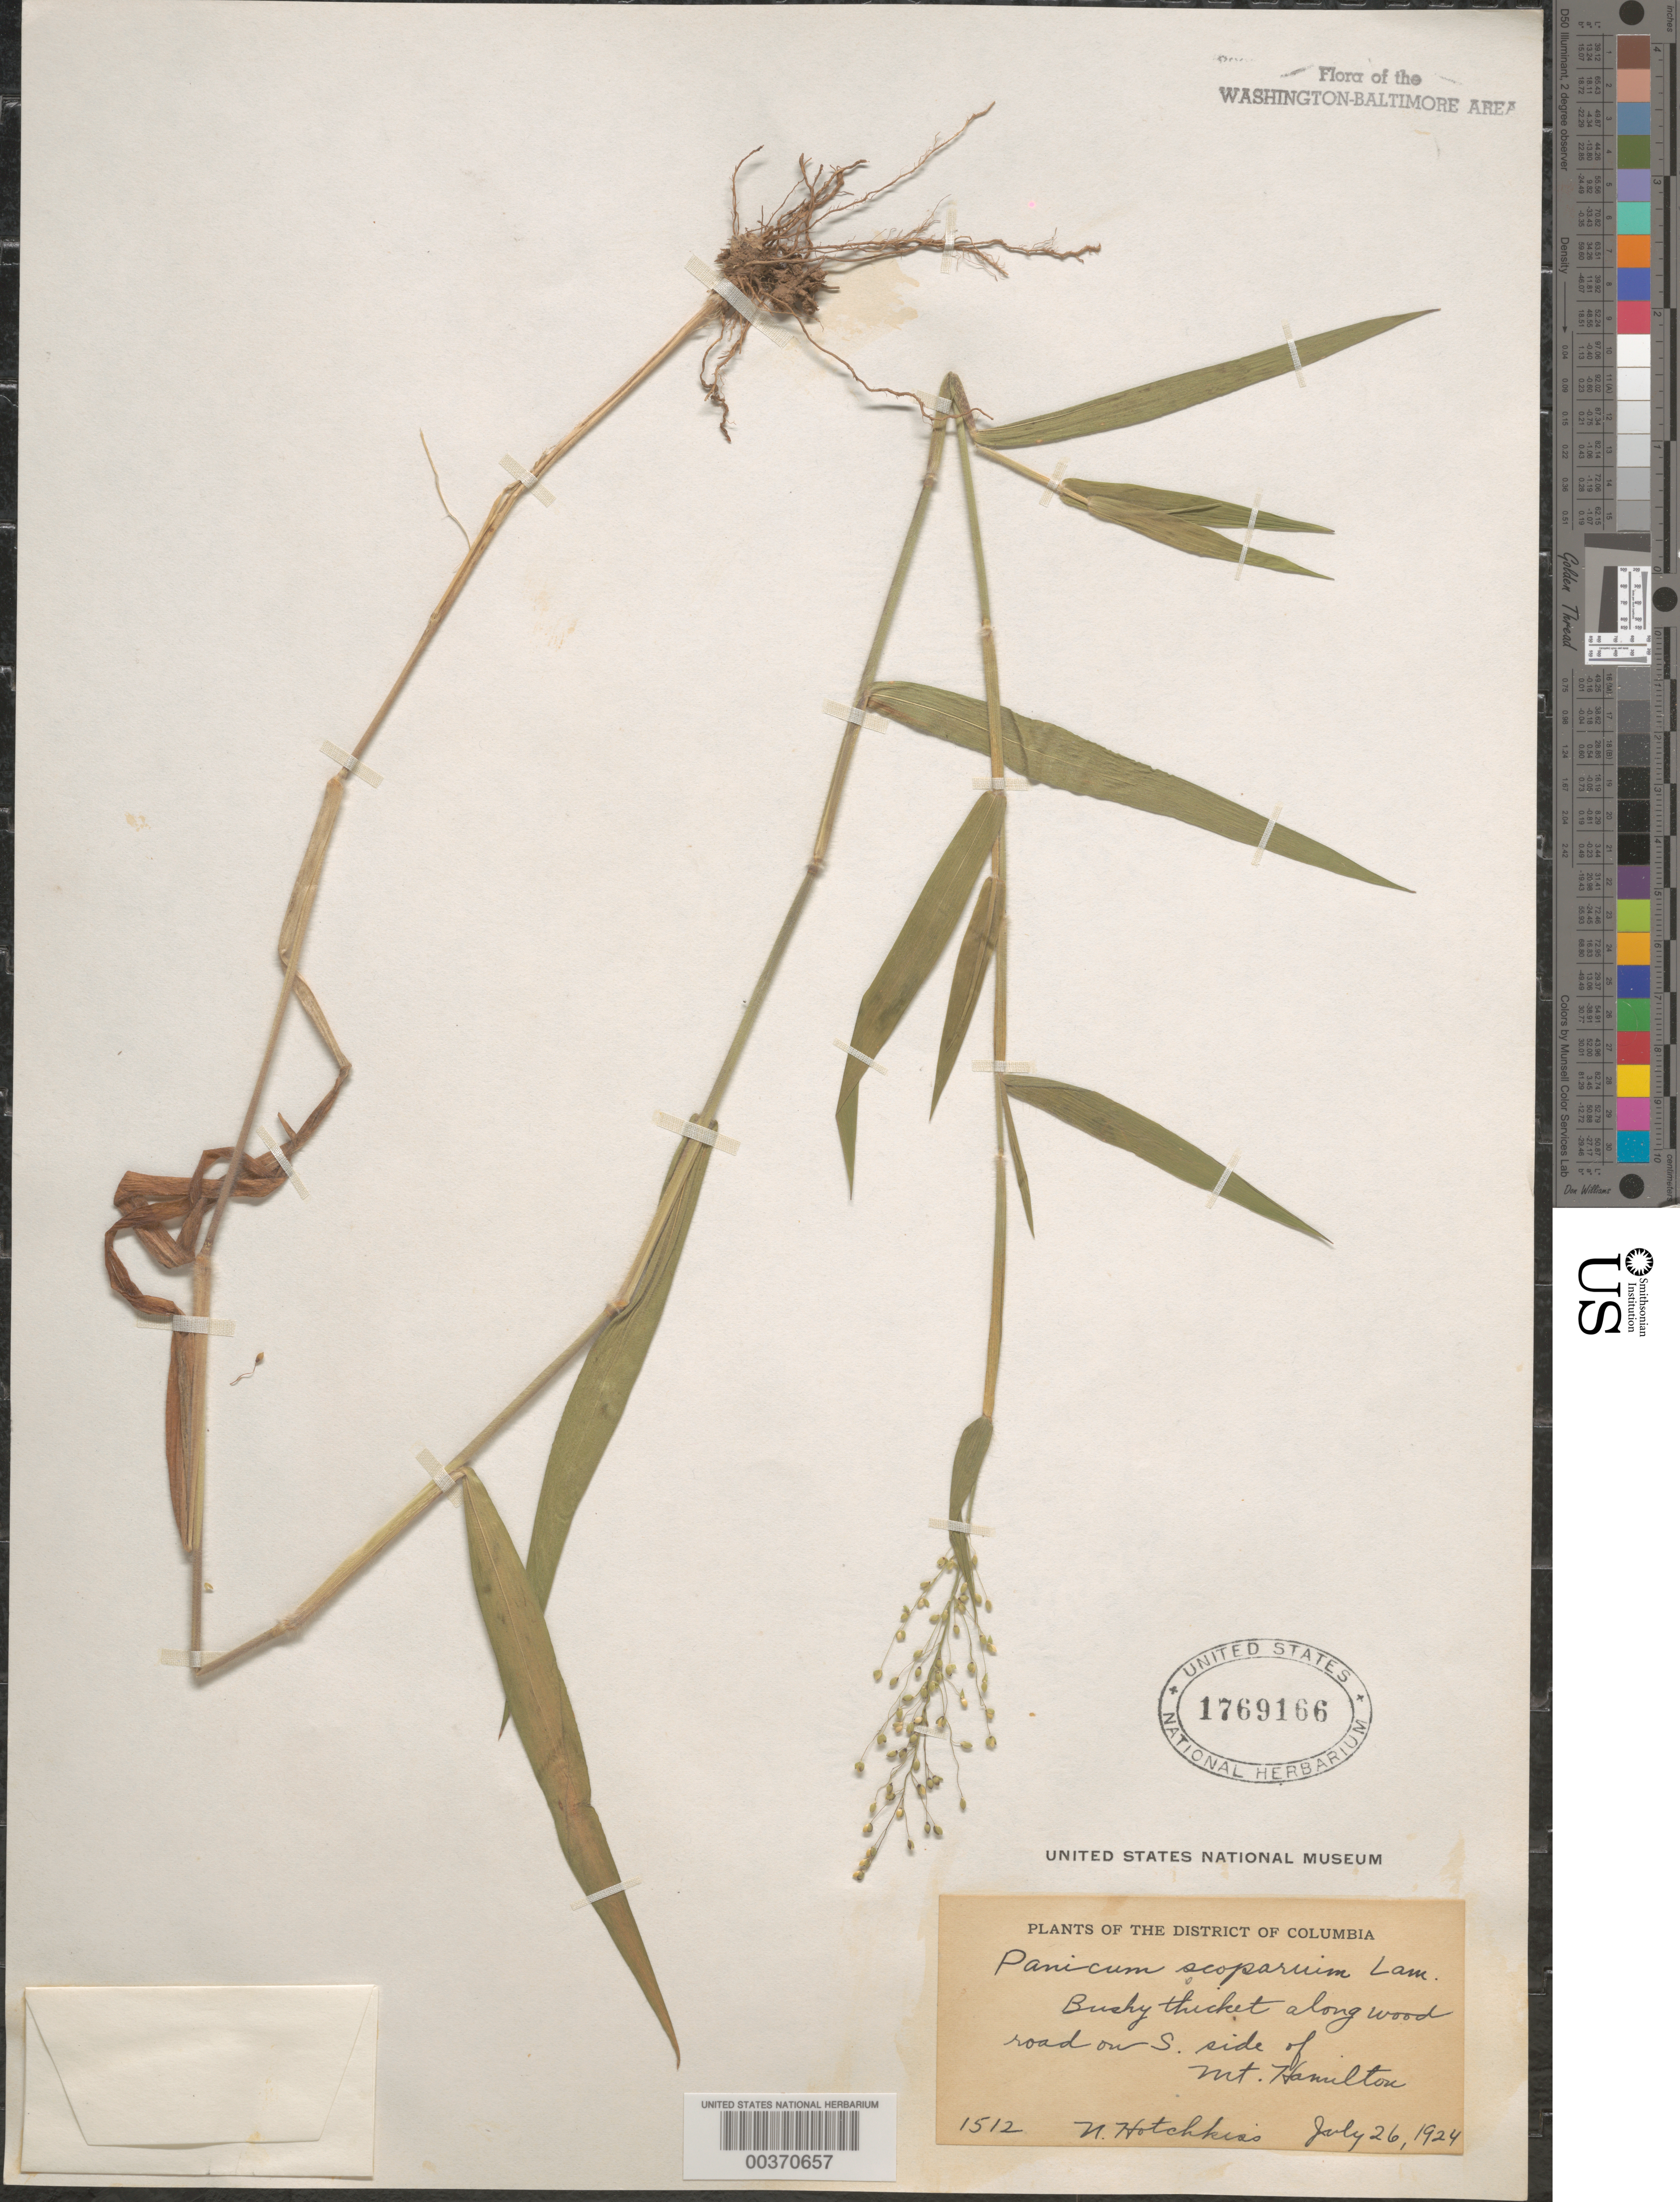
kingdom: Plantae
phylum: Tracheophyta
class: Liliopsida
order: Poales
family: Poaceae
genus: Dichanthelium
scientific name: Dichanthelium scoparium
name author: (Lam.) Gould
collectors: N. Hotchkiss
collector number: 1512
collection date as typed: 26 Jul 1924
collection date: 1924-07-26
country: United States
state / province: District of Columbia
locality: Mount Hamilton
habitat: Bushy thicket along wood road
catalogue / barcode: US 1769166